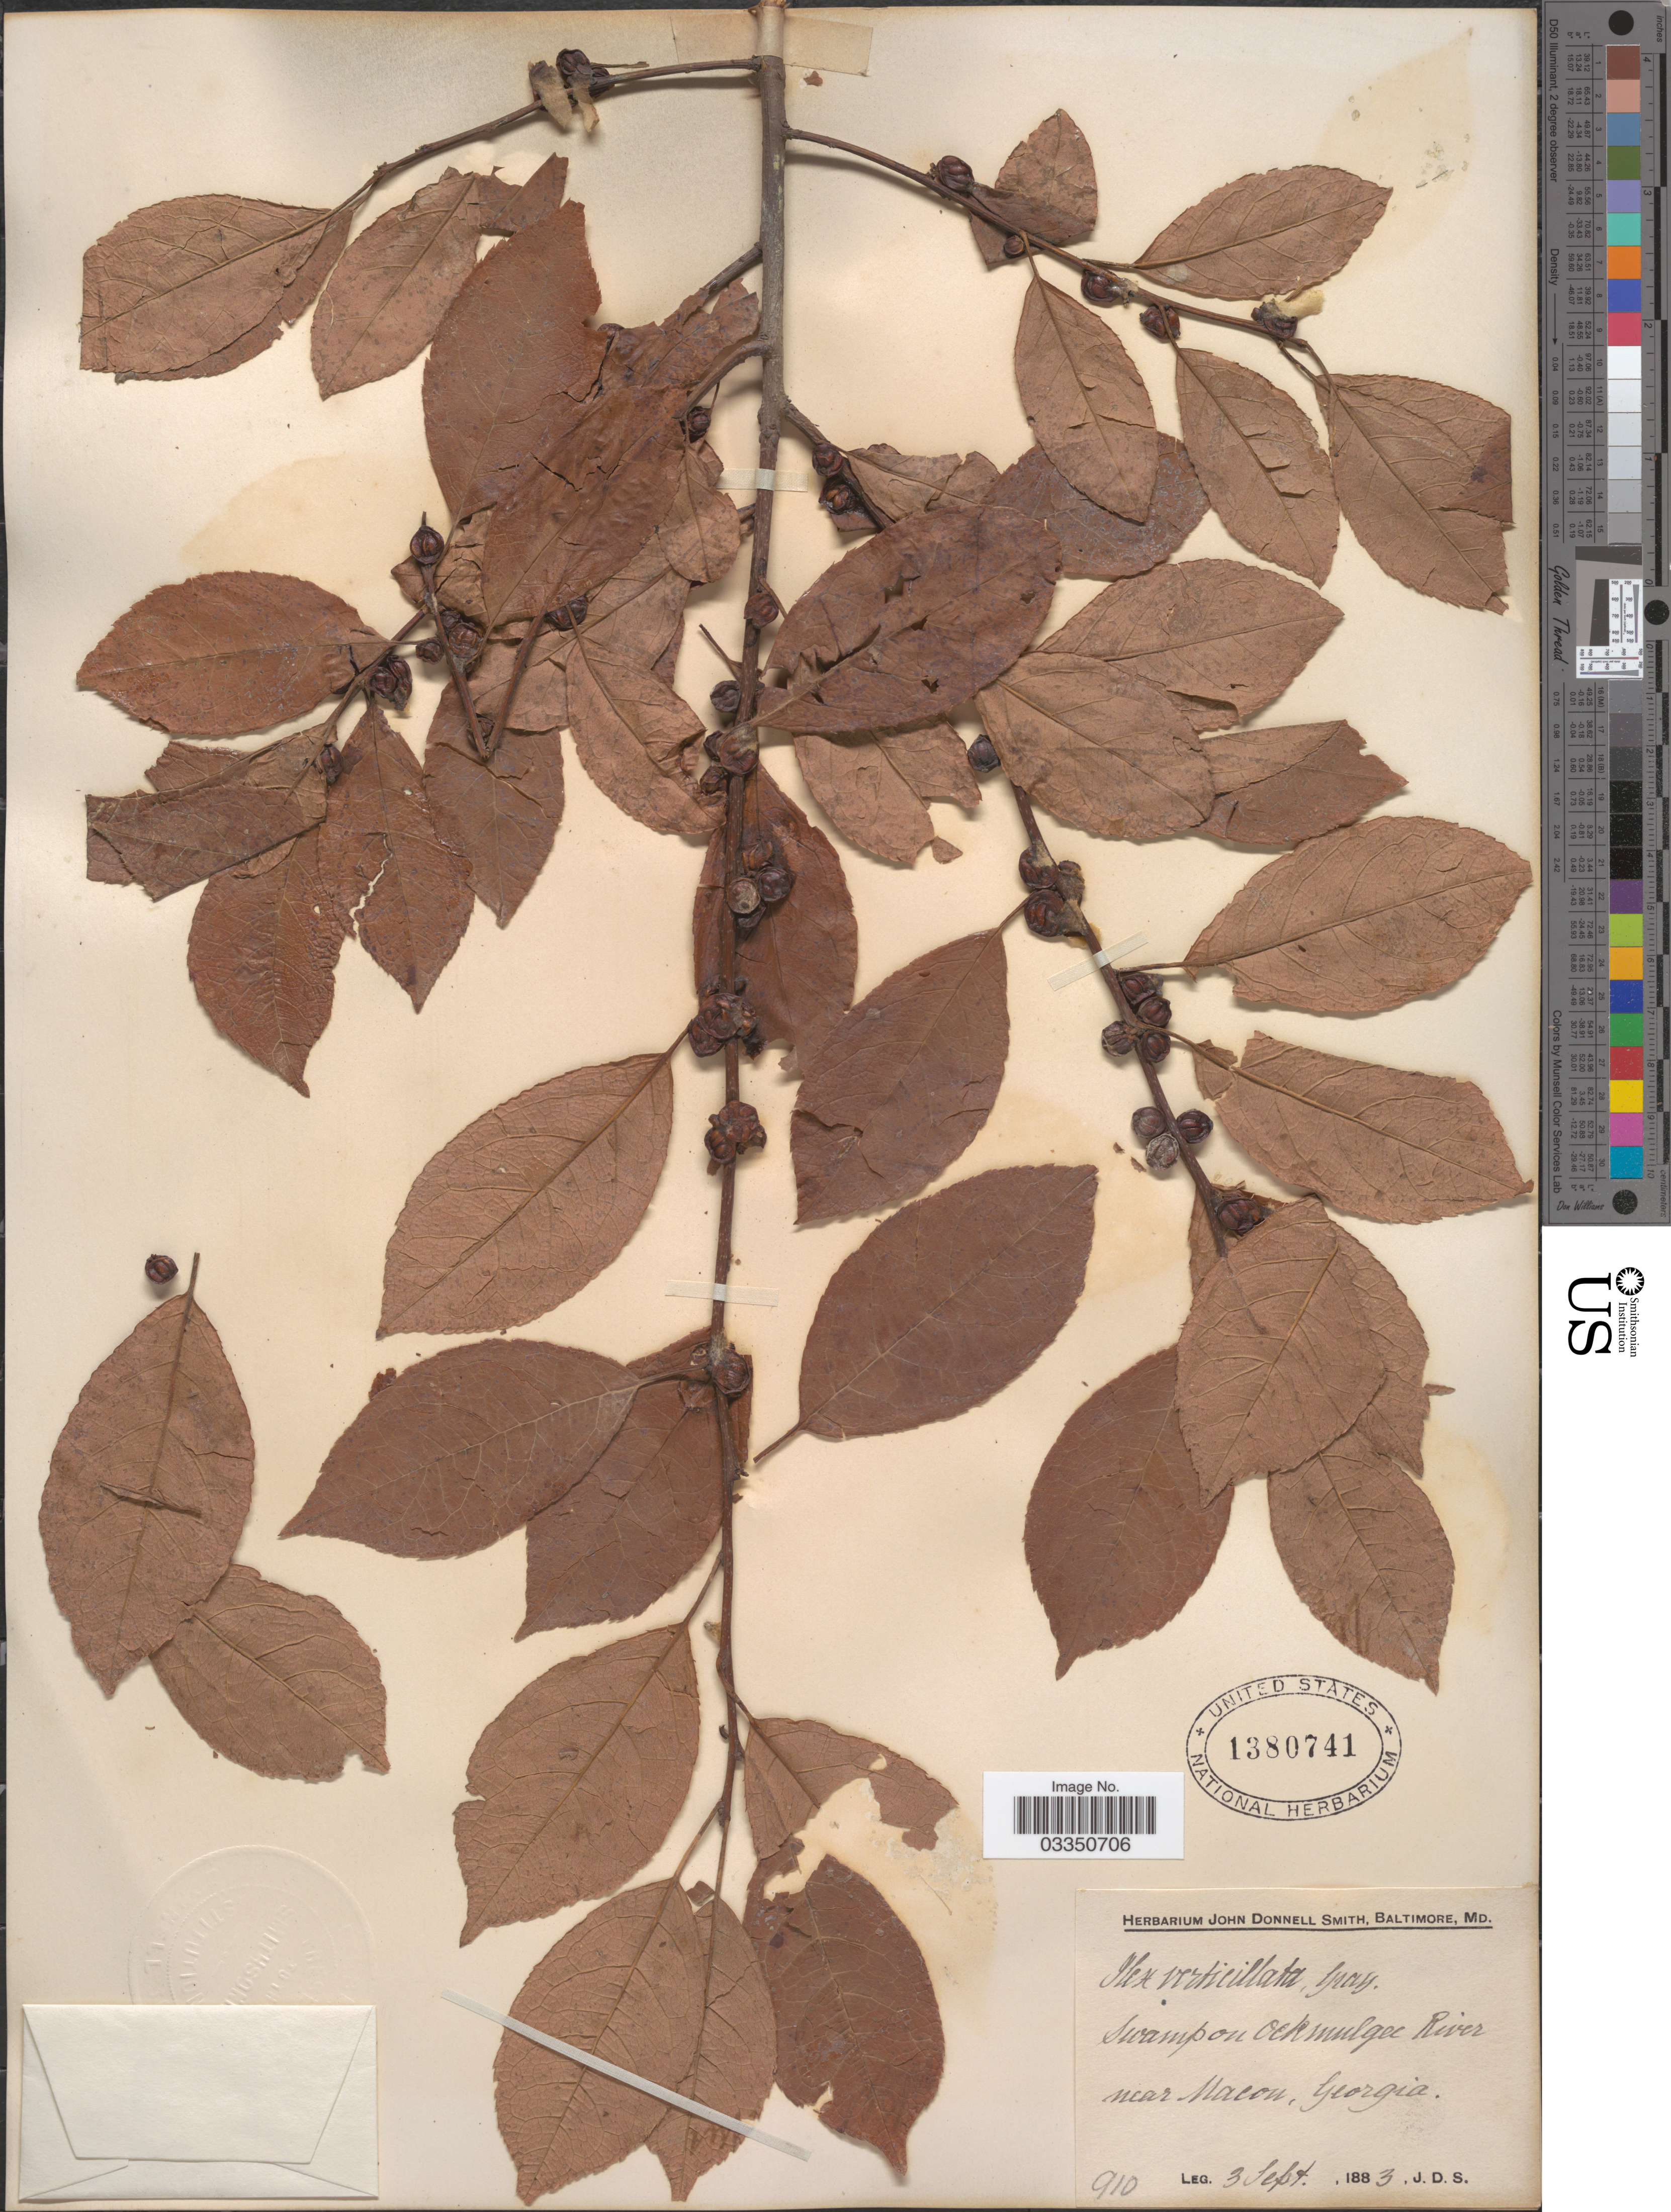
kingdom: Plantae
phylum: Tracheophyta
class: Magnoliopsida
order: Aquifoliales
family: Aquifoliaceae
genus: Ilex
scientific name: Ilex verticillata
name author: (L.) A. Gray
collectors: J. Donnell Smith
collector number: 910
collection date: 1883-09-03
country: United States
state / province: Georgia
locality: Swamp on Ockmulgee River near Macon.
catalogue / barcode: US 1380741